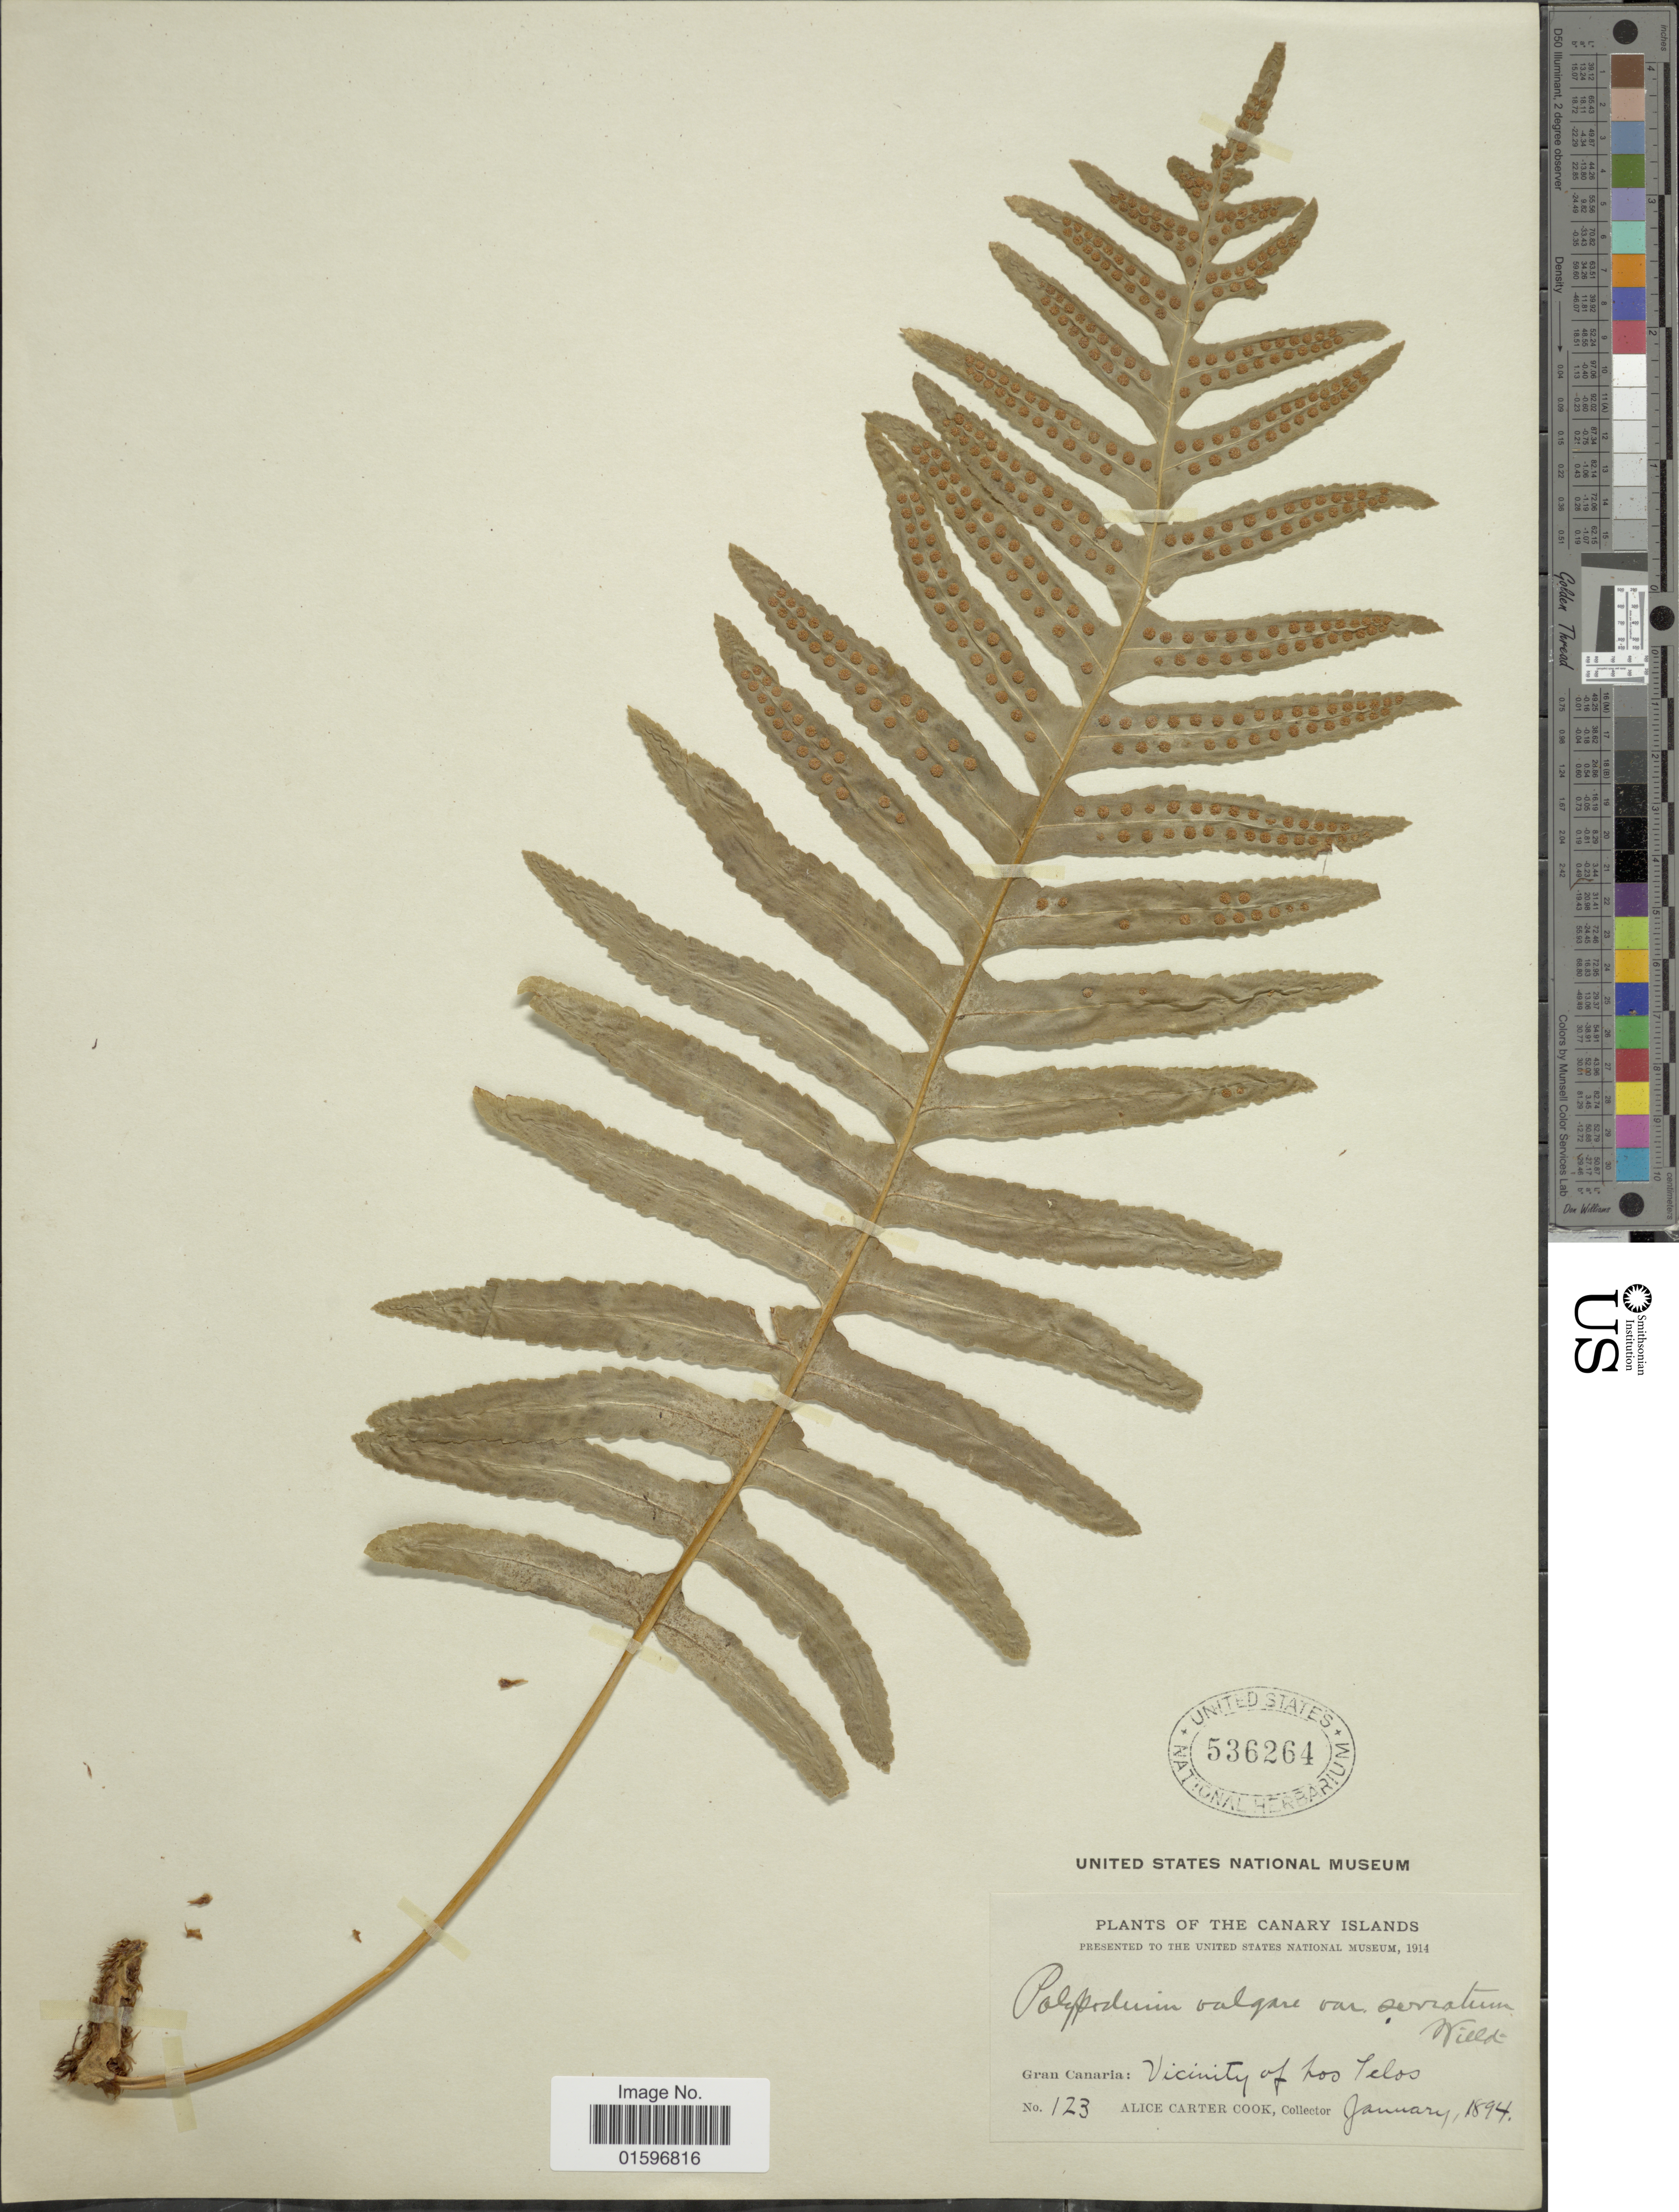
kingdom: Plantae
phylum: Tracheophyta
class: Polypodiopsida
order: Polypodiales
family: Polypodiaceae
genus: Polypodium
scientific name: Polypodium vulgare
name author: L.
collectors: Alice C. Cook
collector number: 123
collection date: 1894-01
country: Spain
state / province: Canarias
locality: The Canary Islands, Gran Canaria: vicinity of Los Telos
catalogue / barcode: US 536264